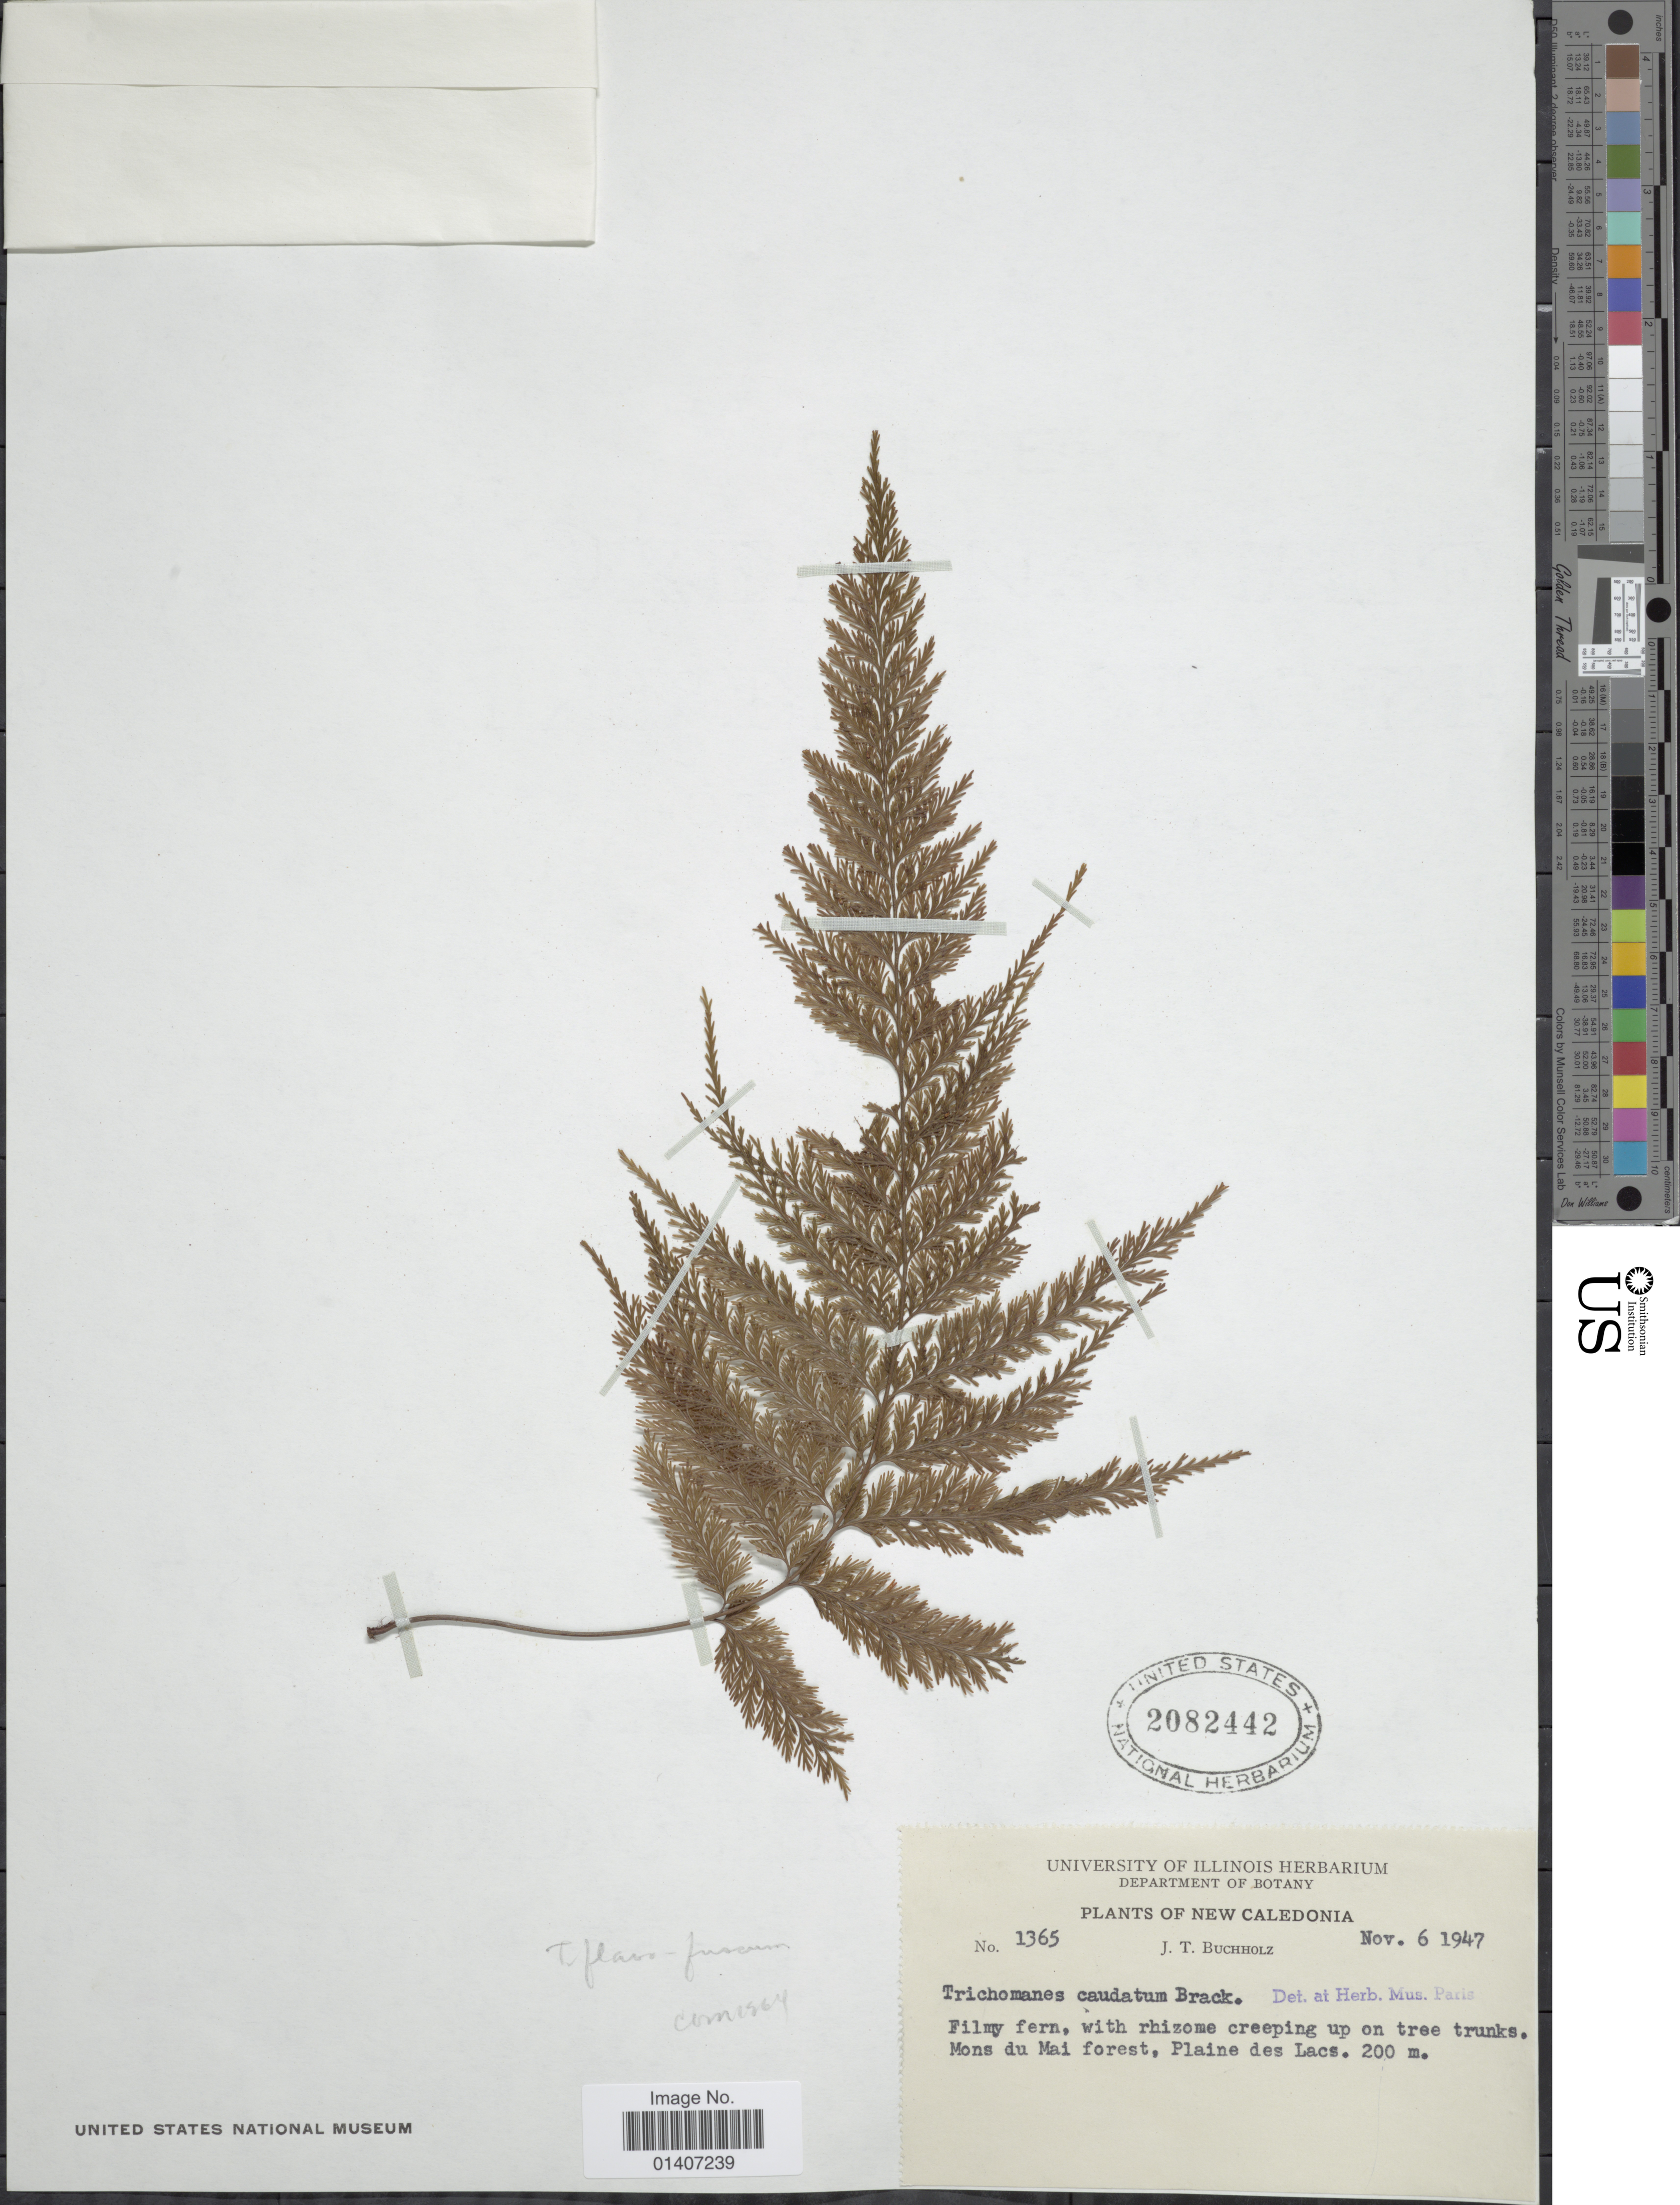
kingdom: Plantae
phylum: Tracheophyta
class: Polypodiopsida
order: Hymenophyllales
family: Hymenophyllaceae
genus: Abrodictyum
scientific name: Abrodictyum flavofuscum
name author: (Bosch) Ebihara & K. Iwats.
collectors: J. T. Buchholz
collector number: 1365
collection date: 1947-11-06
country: New Caledonia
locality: Mons du Mai Forest, plaine des Lacs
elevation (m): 200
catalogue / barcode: US 2082442